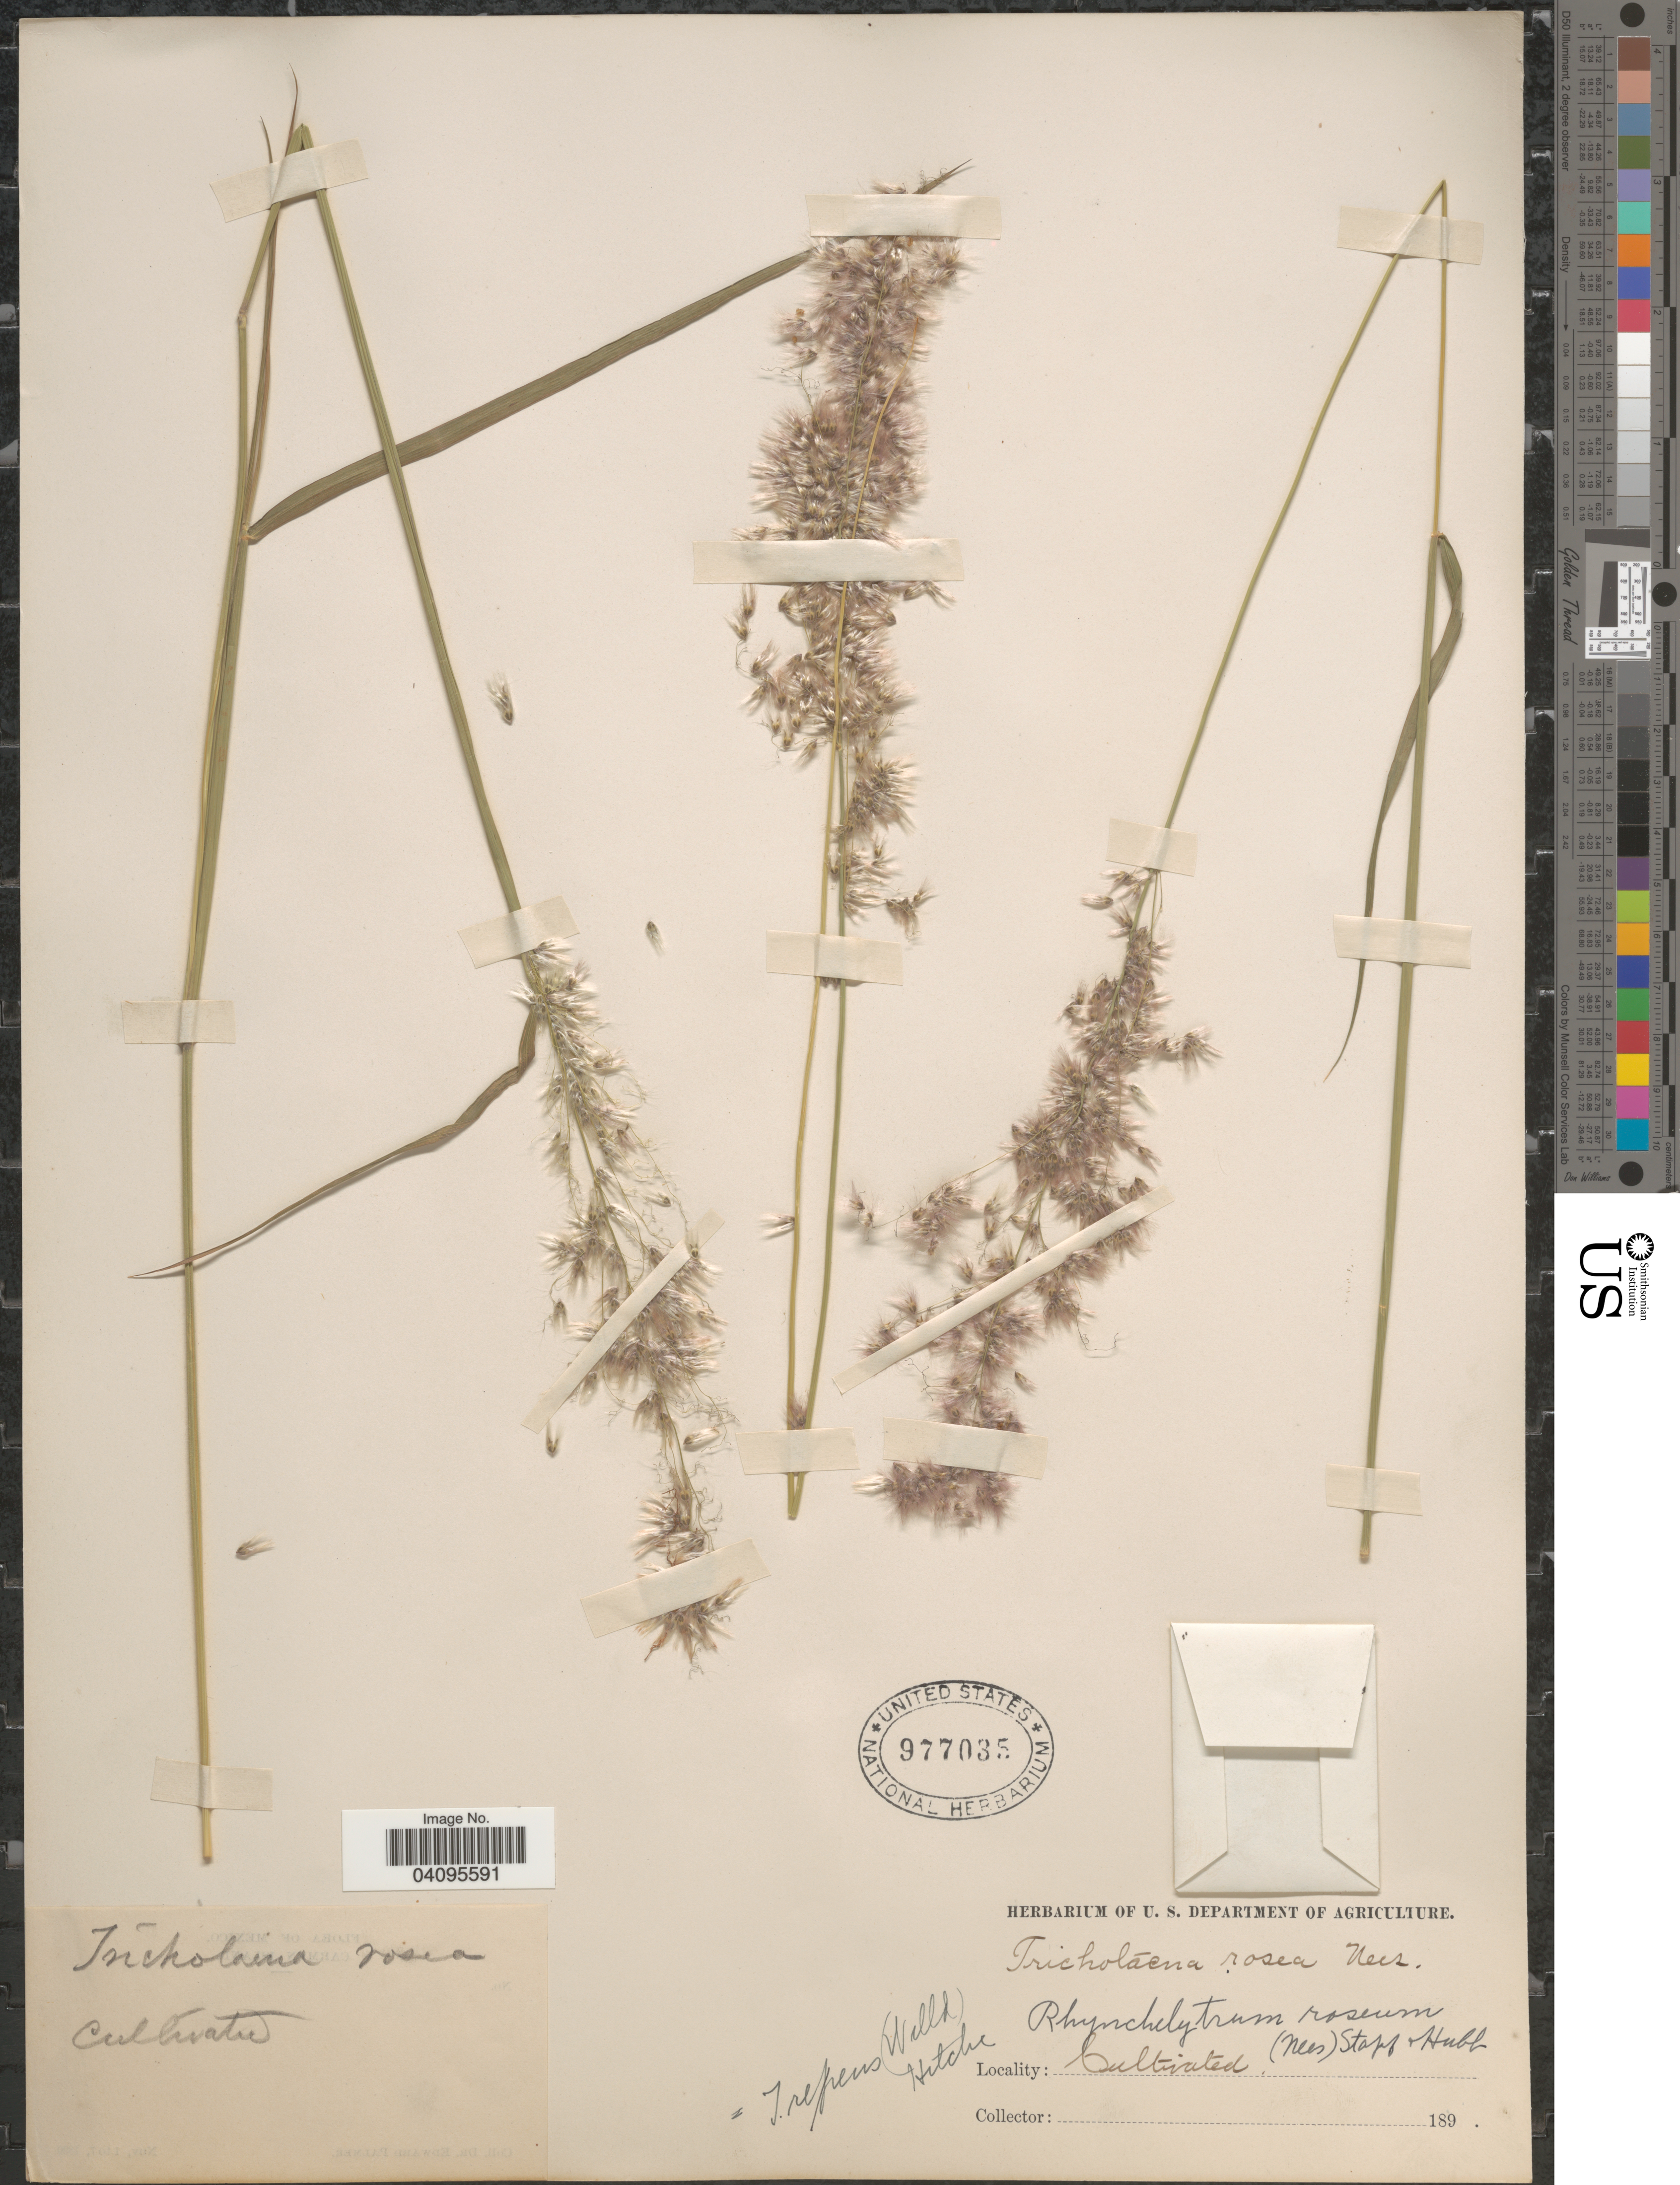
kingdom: Plantae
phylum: Tracheophyta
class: Liliopsida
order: Poales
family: Poaceae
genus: Melinis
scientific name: Melinis repens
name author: (Willd.) Zizka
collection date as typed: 189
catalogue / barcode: US 977035